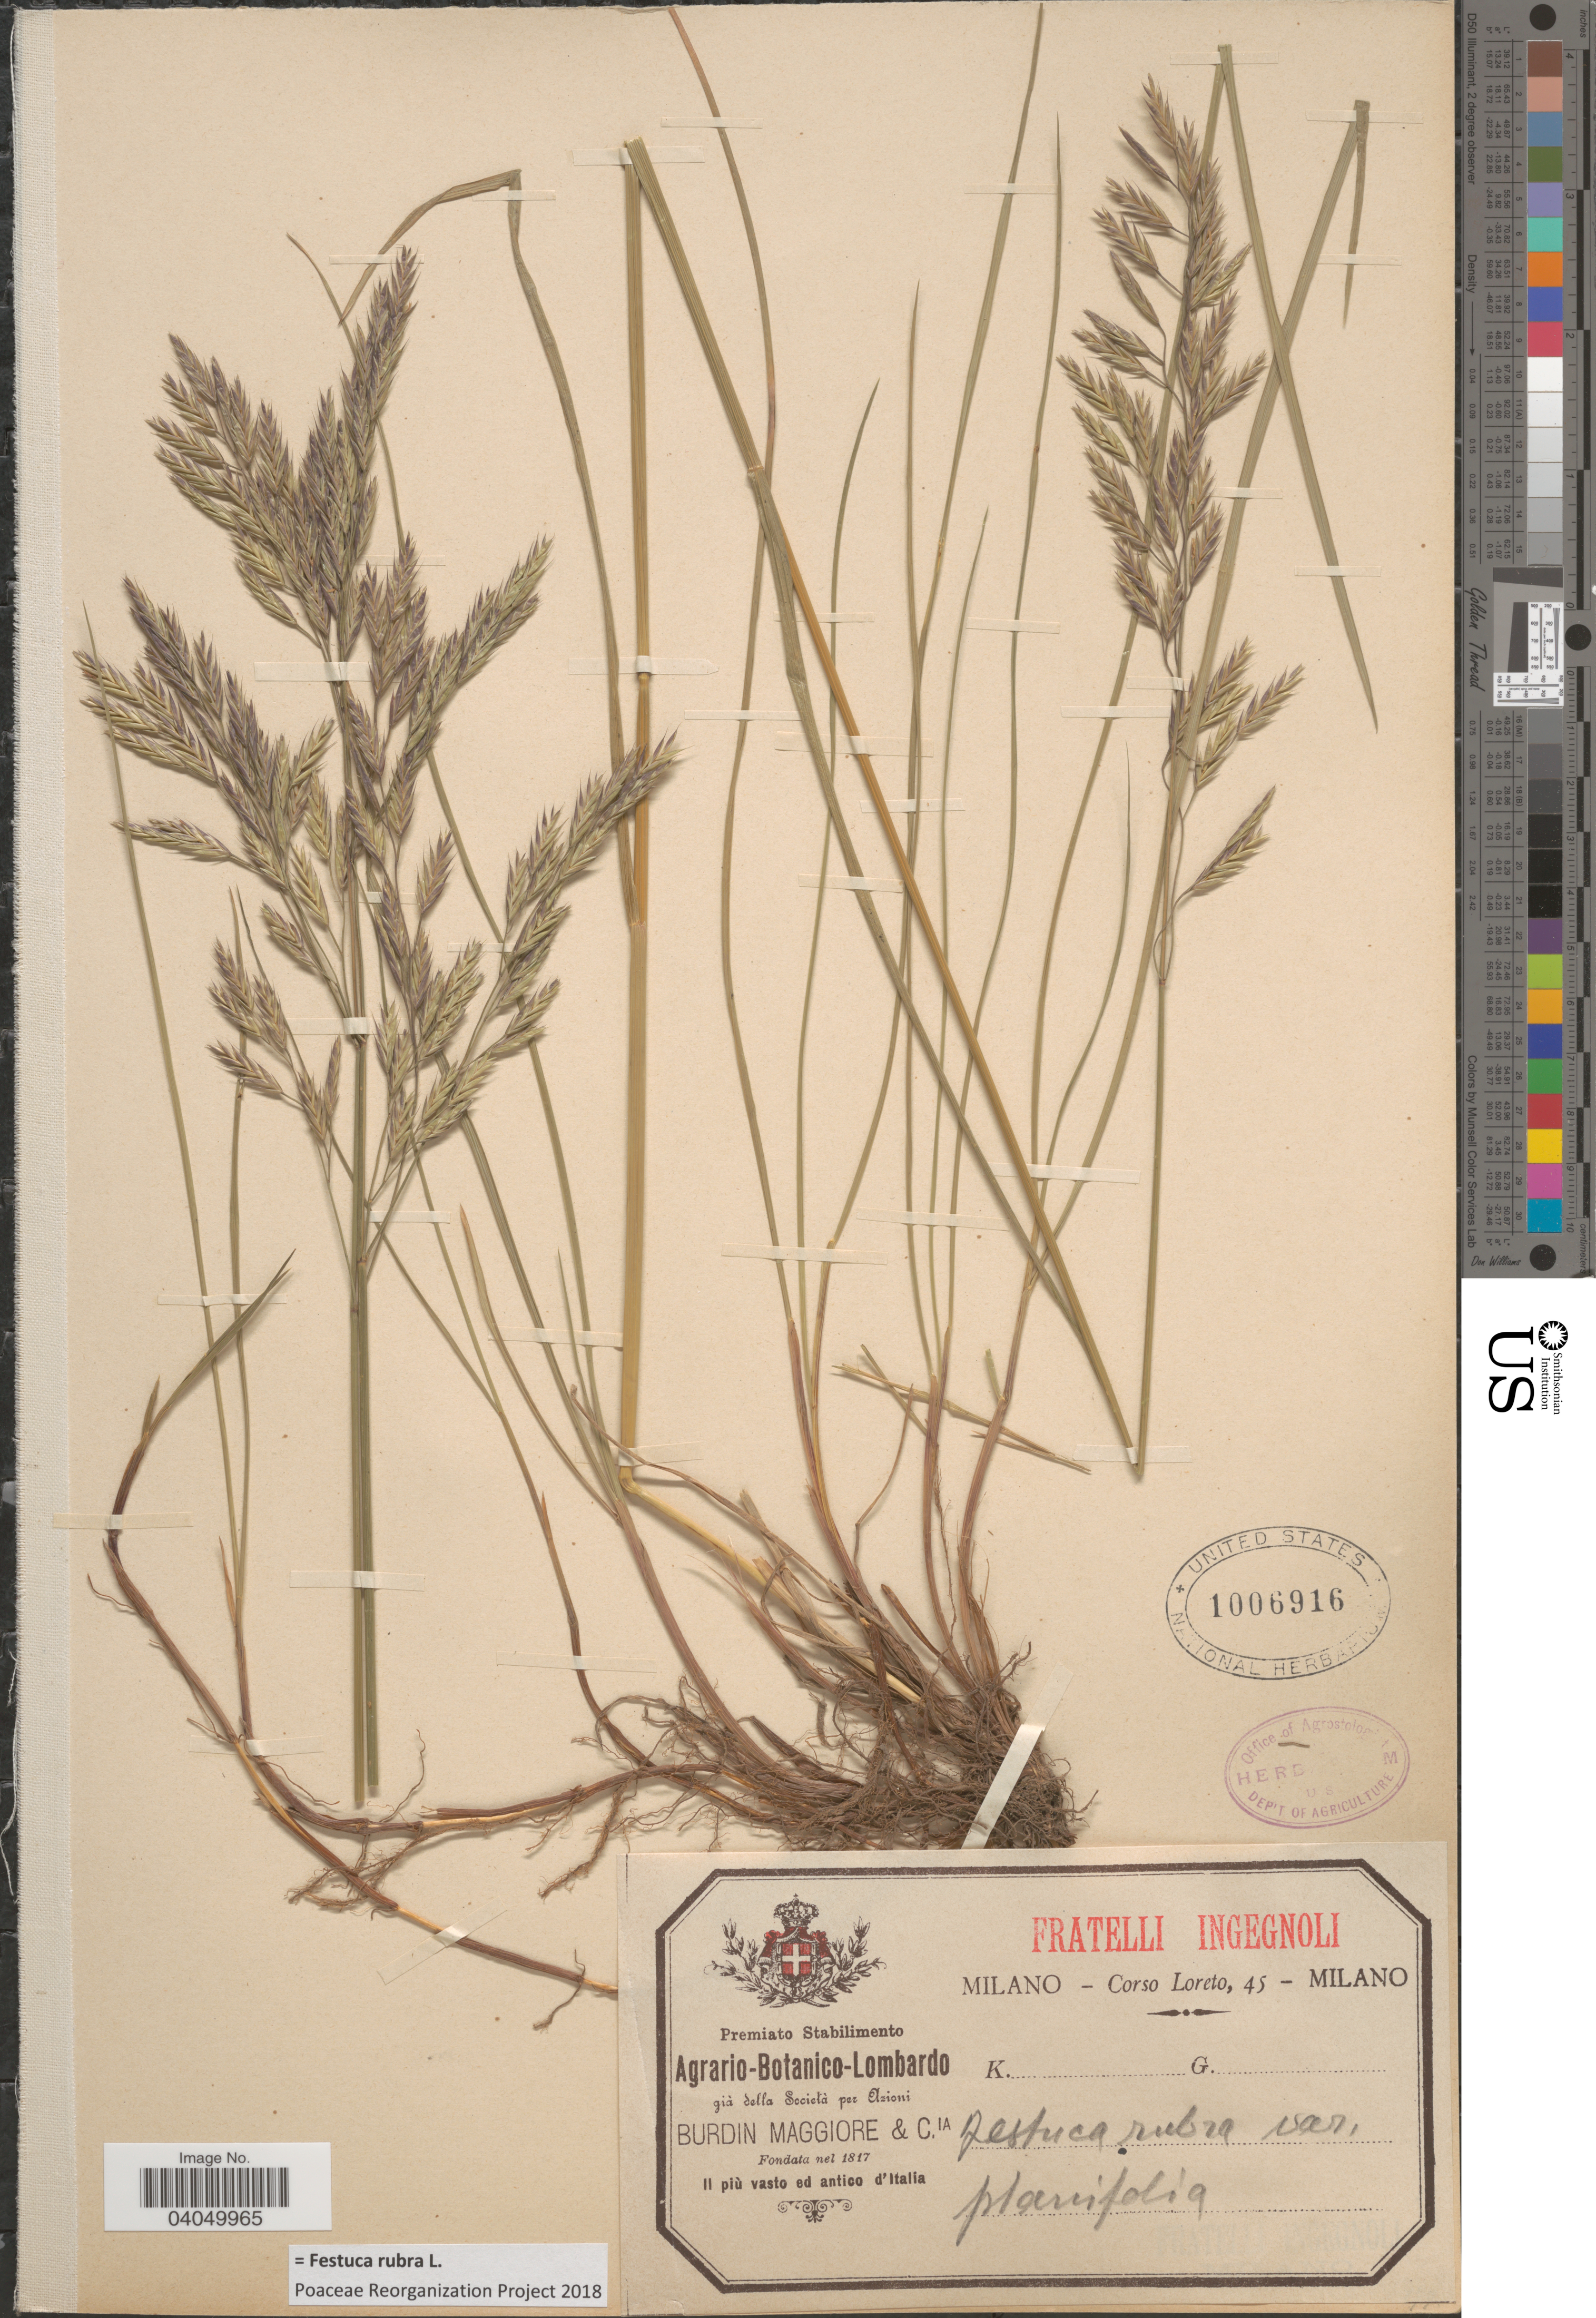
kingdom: Plantae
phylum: Tracheophyta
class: Liliopsida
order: Poales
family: Poaceae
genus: Festuca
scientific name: Festuca rubra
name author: L.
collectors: Loreto, C.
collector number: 45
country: Italy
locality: Milano.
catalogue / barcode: US 1006916